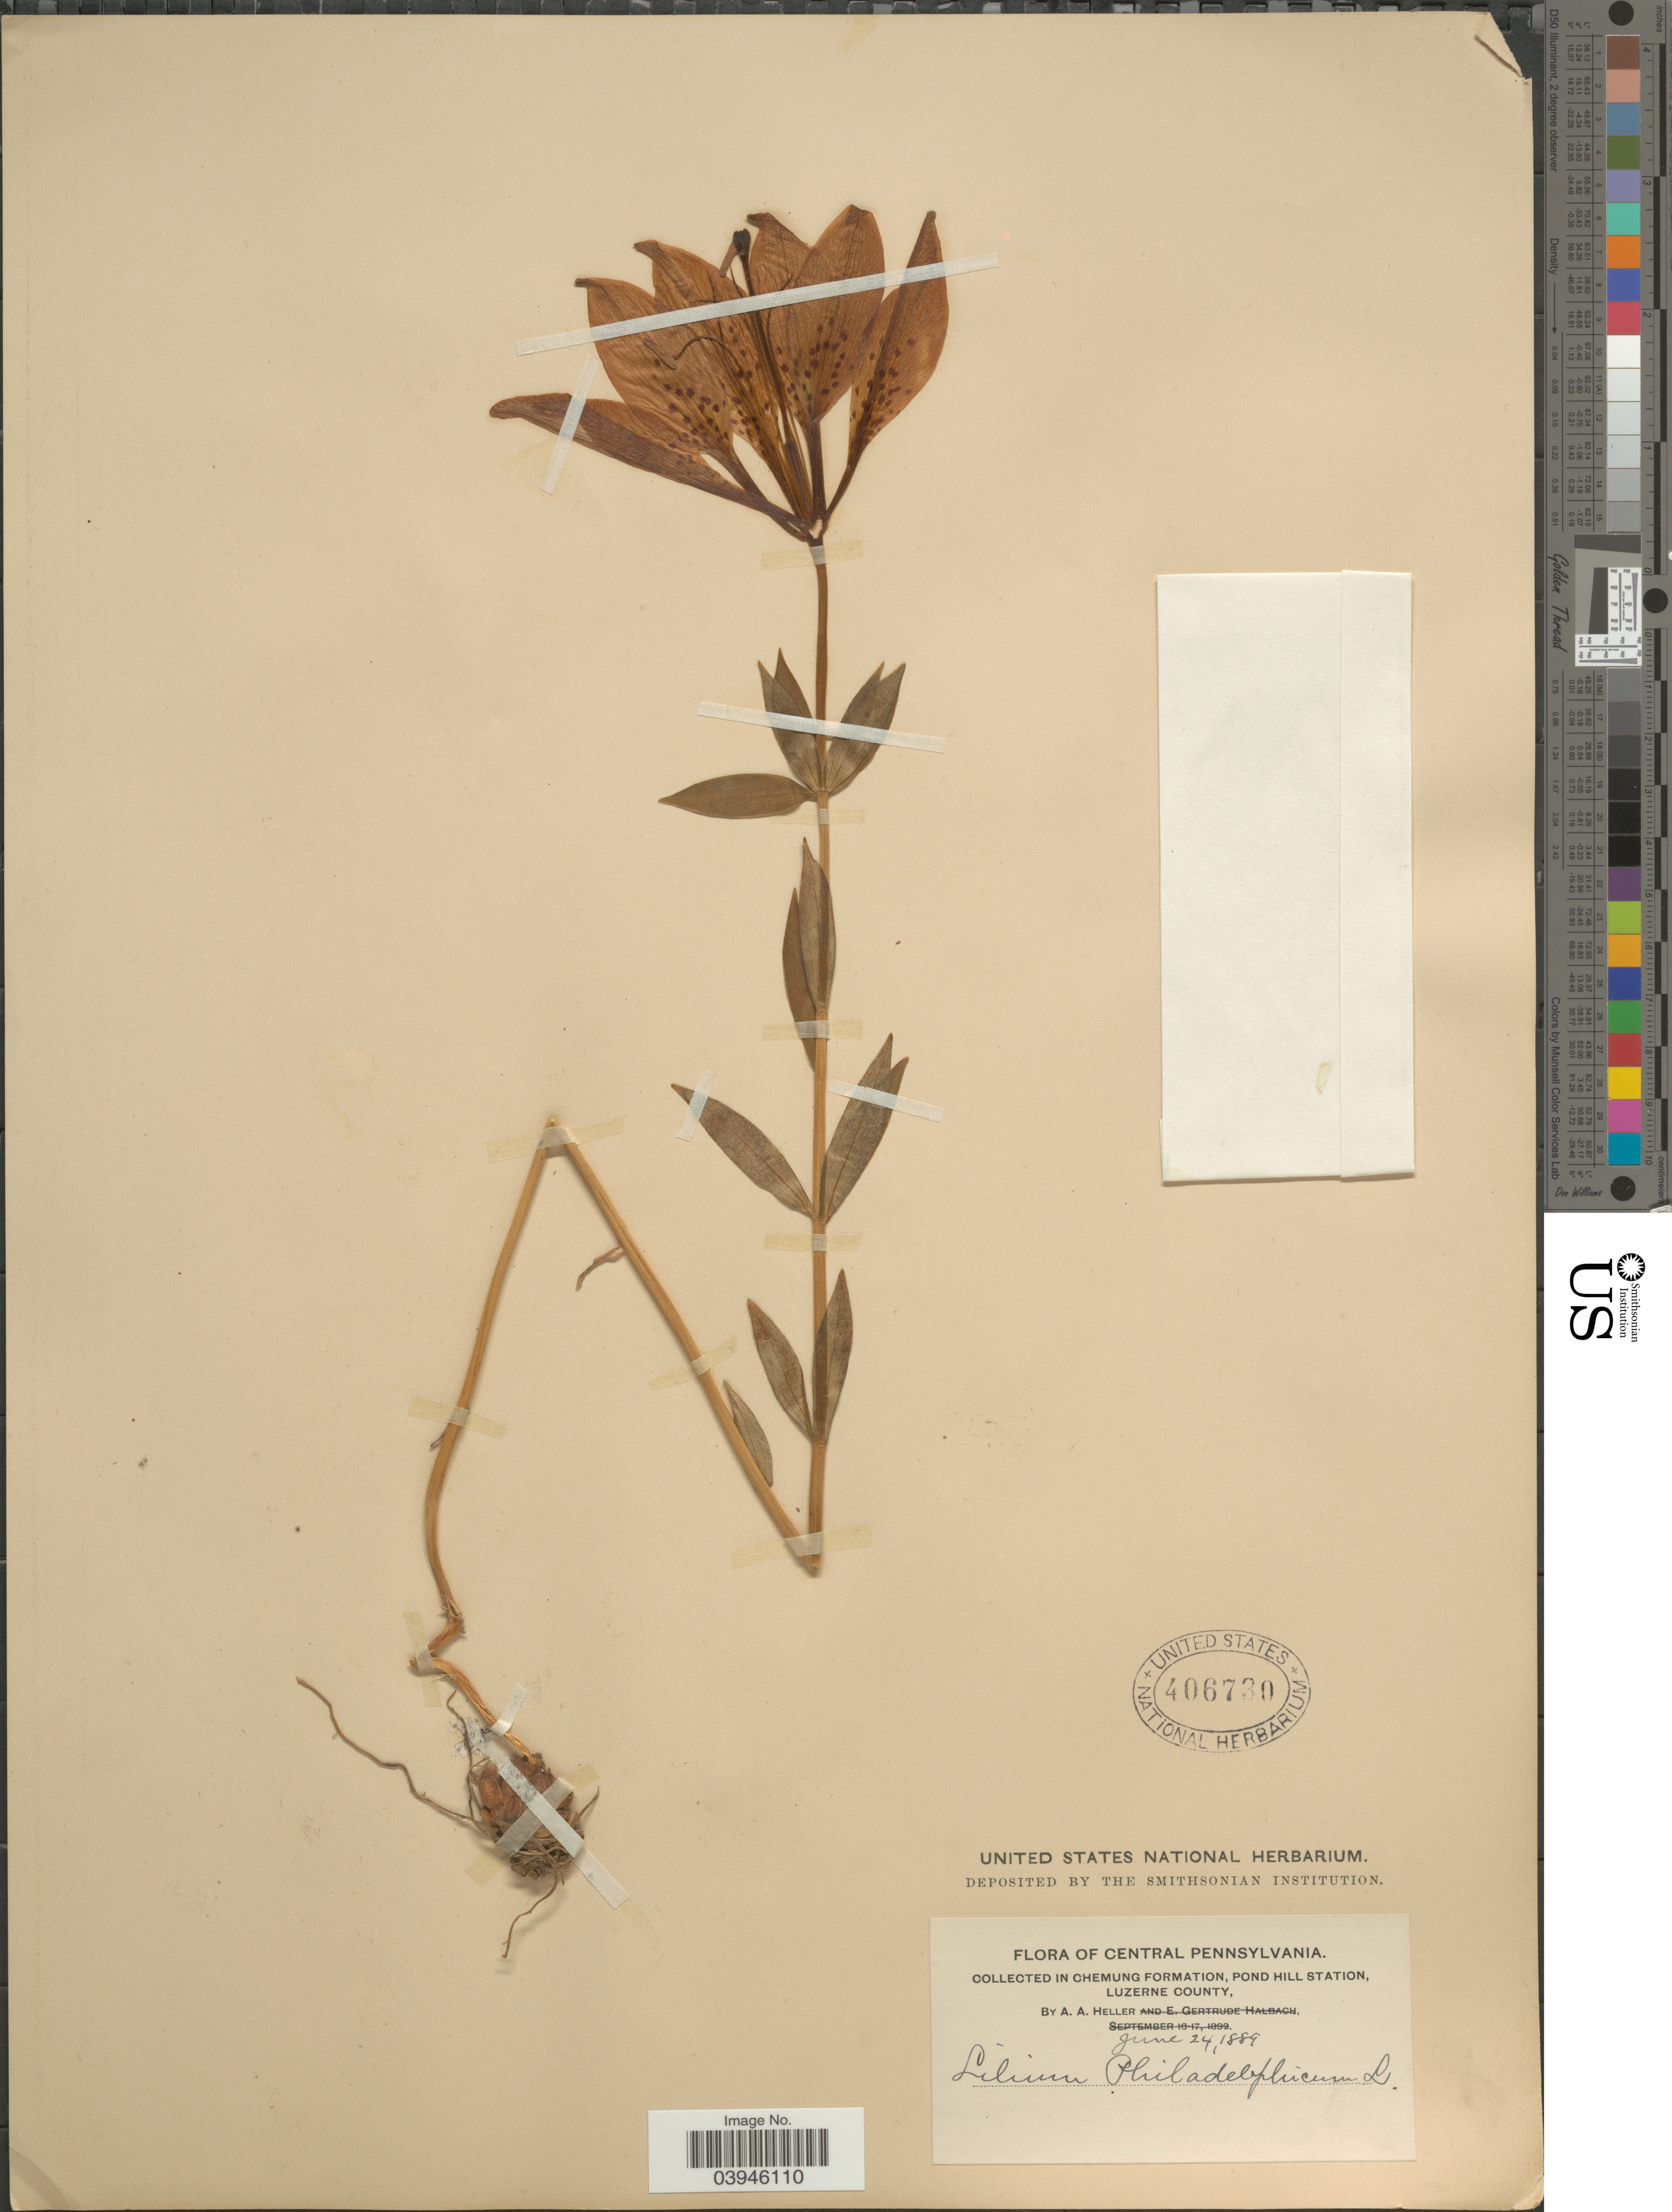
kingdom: Plantae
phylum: Tracheophyta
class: Liliopsida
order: Liliales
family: Liliaceae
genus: Lilium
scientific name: Lilium philadelphicum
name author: L.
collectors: A. A. Heller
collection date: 1889-06-24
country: United States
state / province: Pennsylvania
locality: Central Pennsylvania. In Chemung Formation, Pond Hill Station, Luzerne County.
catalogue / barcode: US 406730